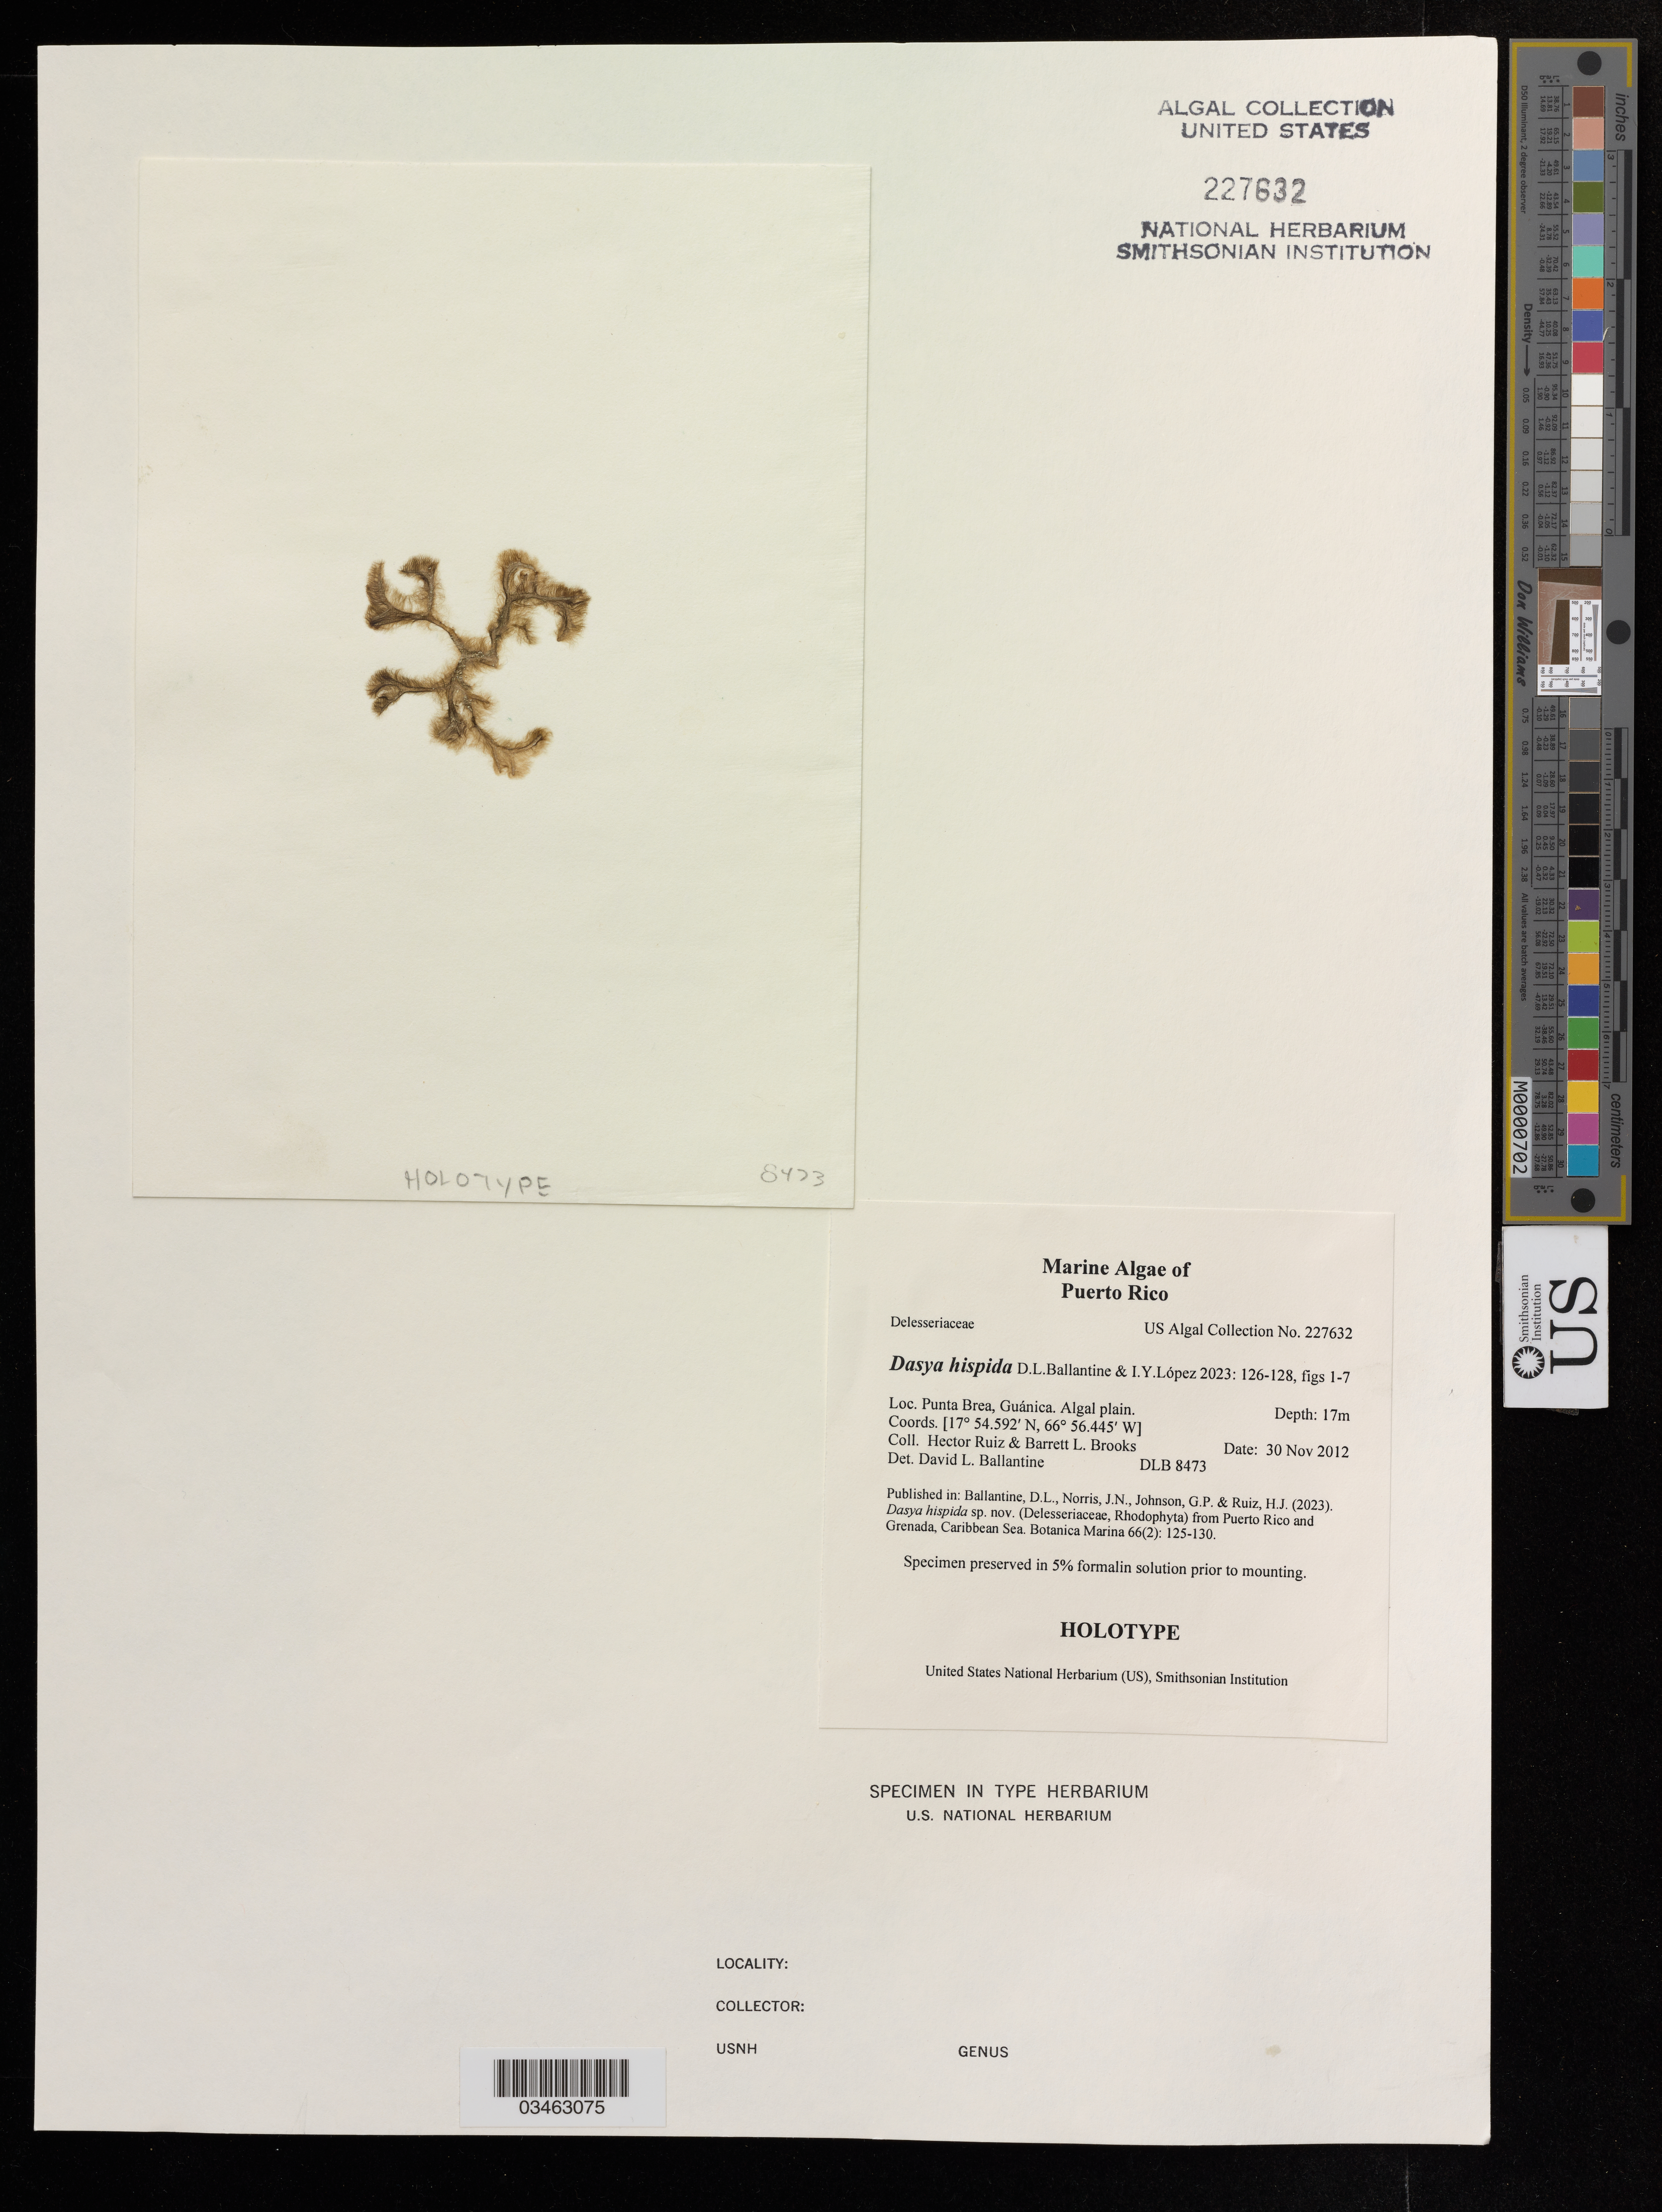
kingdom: Plantae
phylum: Rhodophyta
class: Florideophyceae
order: Ceramiales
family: Dasyaceae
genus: Dasya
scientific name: Dasya hispida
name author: D.L. Ballant. & I. Y. López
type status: Holotype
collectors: H. Ruiz & B. Brooks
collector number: DLB 8473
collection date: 2012-11-30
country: Puerto Rico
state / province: Guanica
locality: Punta Brea. Algal plain.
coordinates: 17 54.592 N, 66 56.445 W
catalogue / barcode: US 227632